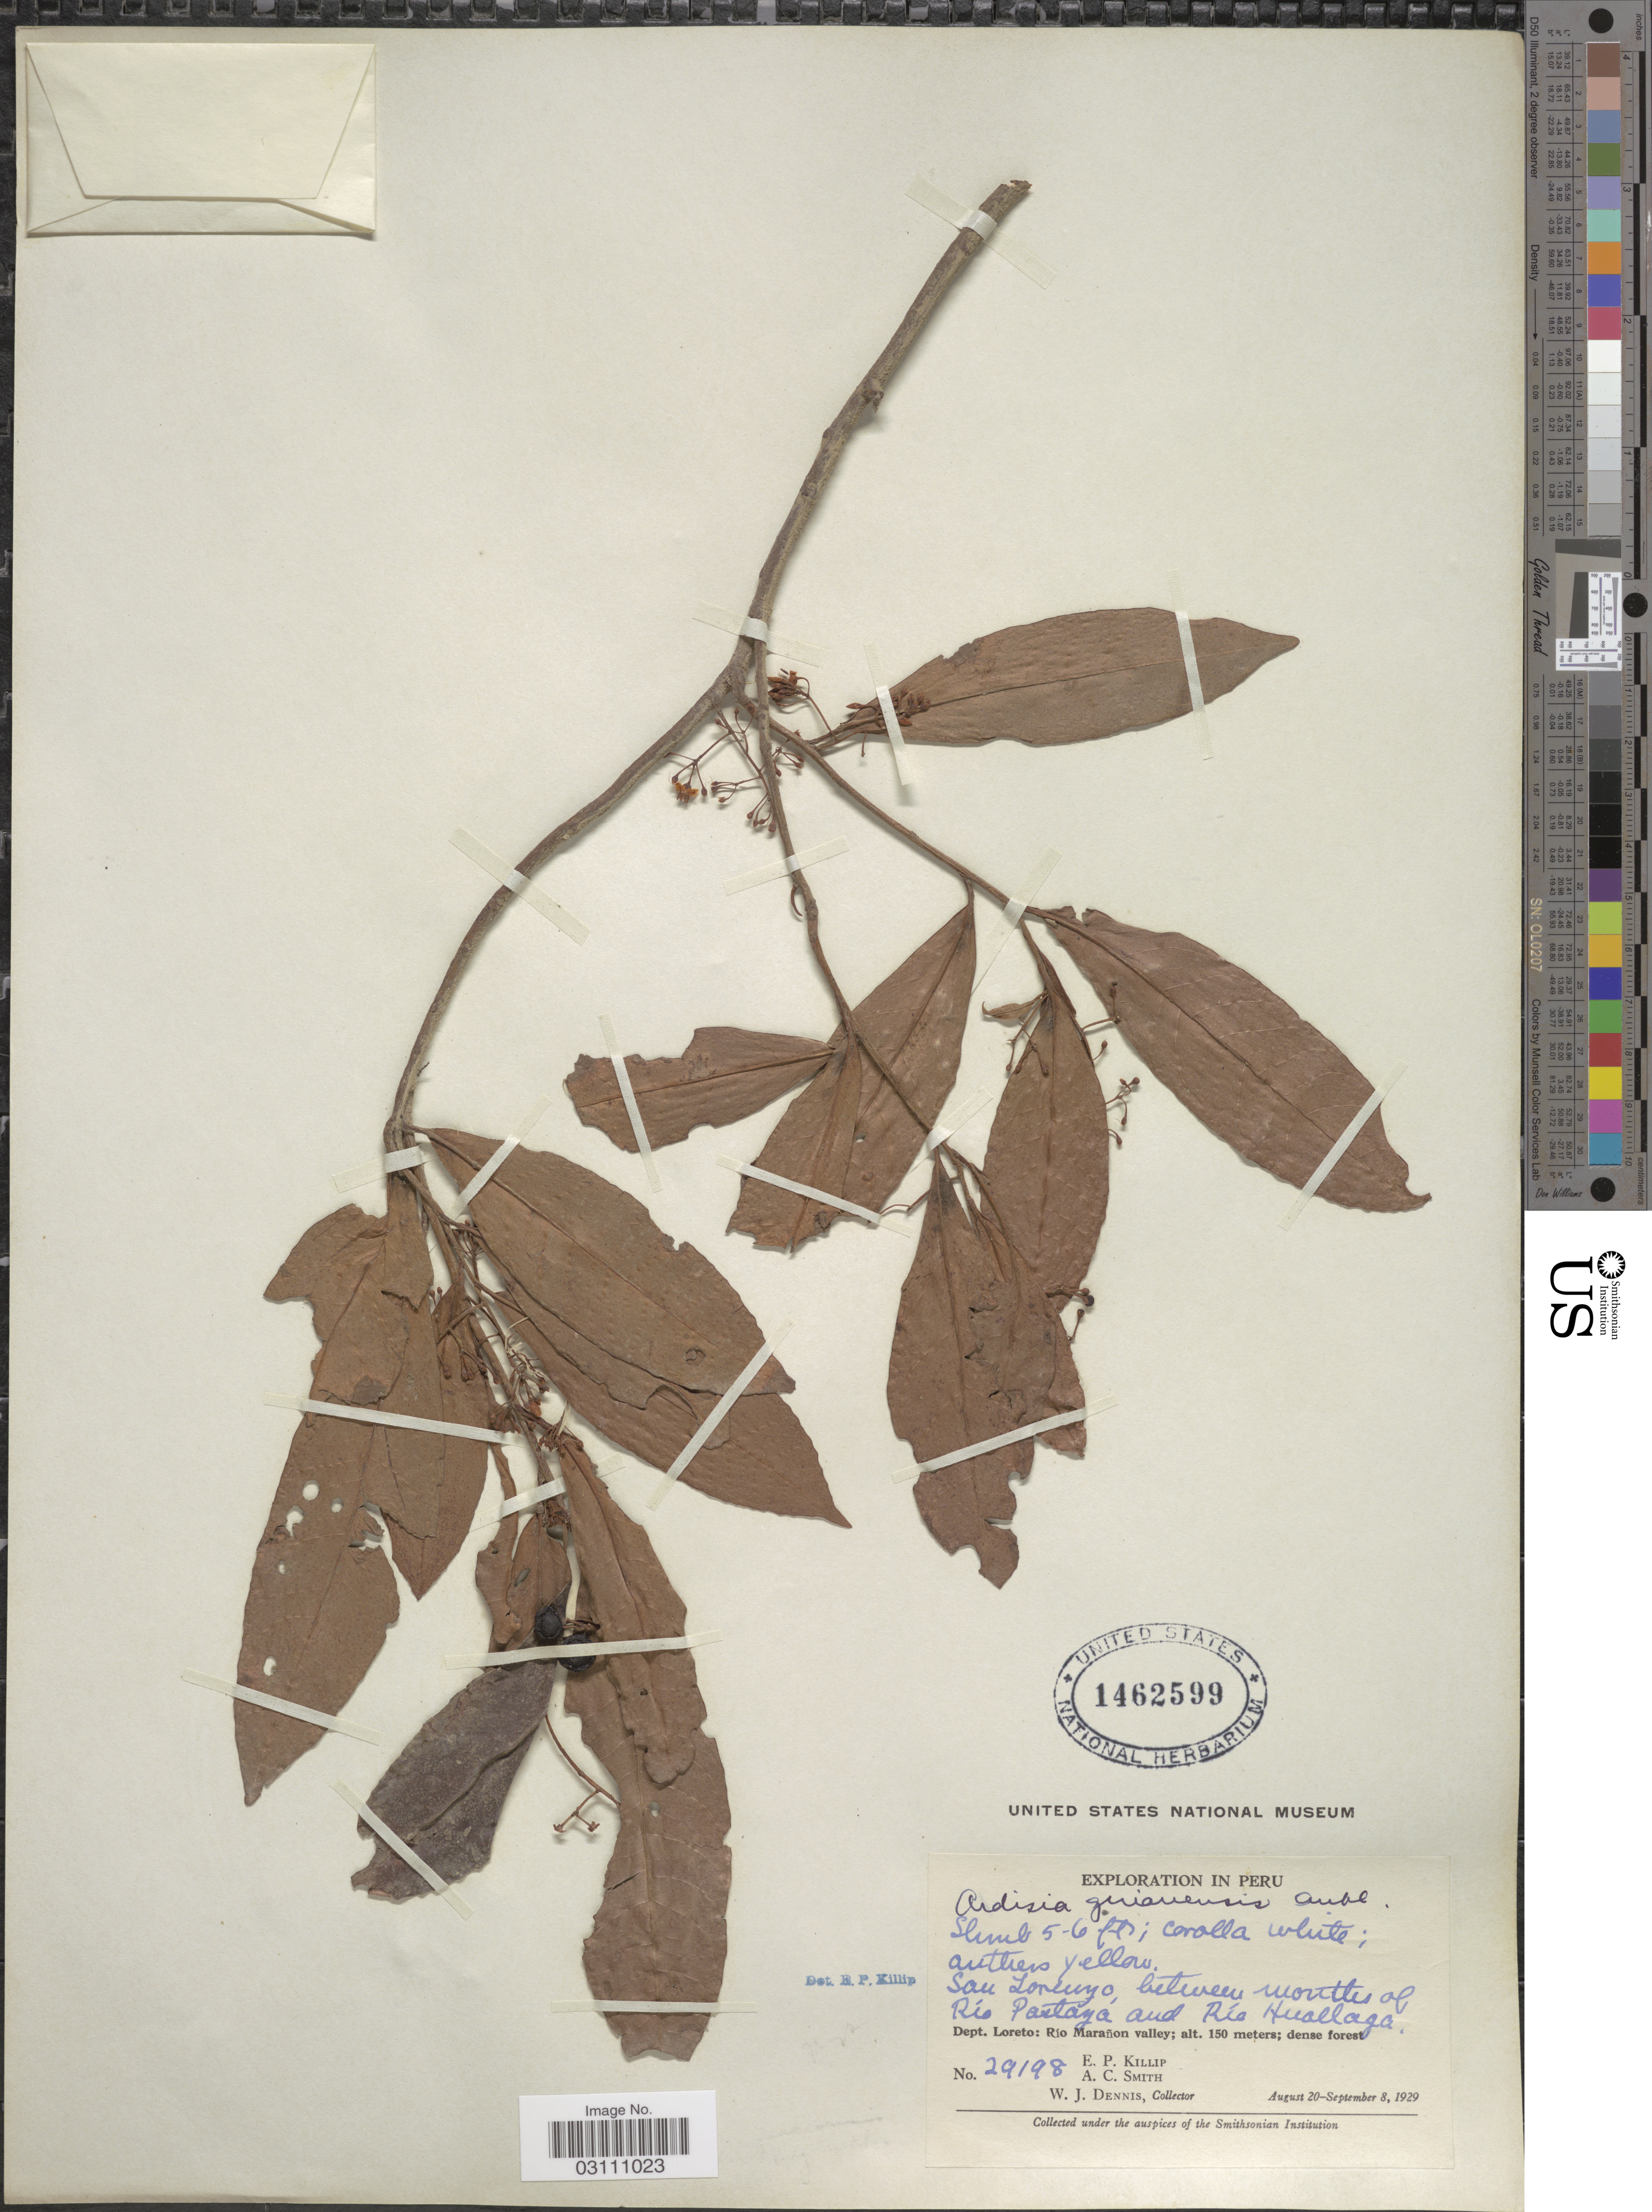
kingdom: Plantae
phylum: Tracheophyta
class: Magnoliopsida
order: Ericales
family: Primulaceae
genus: Ardisia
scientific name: Ardisia guianensis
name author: (Aubl.) Mez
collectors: E. P. Killip, A. C. Smith & W. J. Dennis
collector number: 29198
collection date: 1929-08-20/1929-09-08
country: Peru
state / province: Loreto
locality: San Lorenzo, between mouths of Río Pastaza and Río Huallaga. Dept. Loreto: Río Marañon valley.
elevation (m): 150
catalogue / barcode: US 1462599